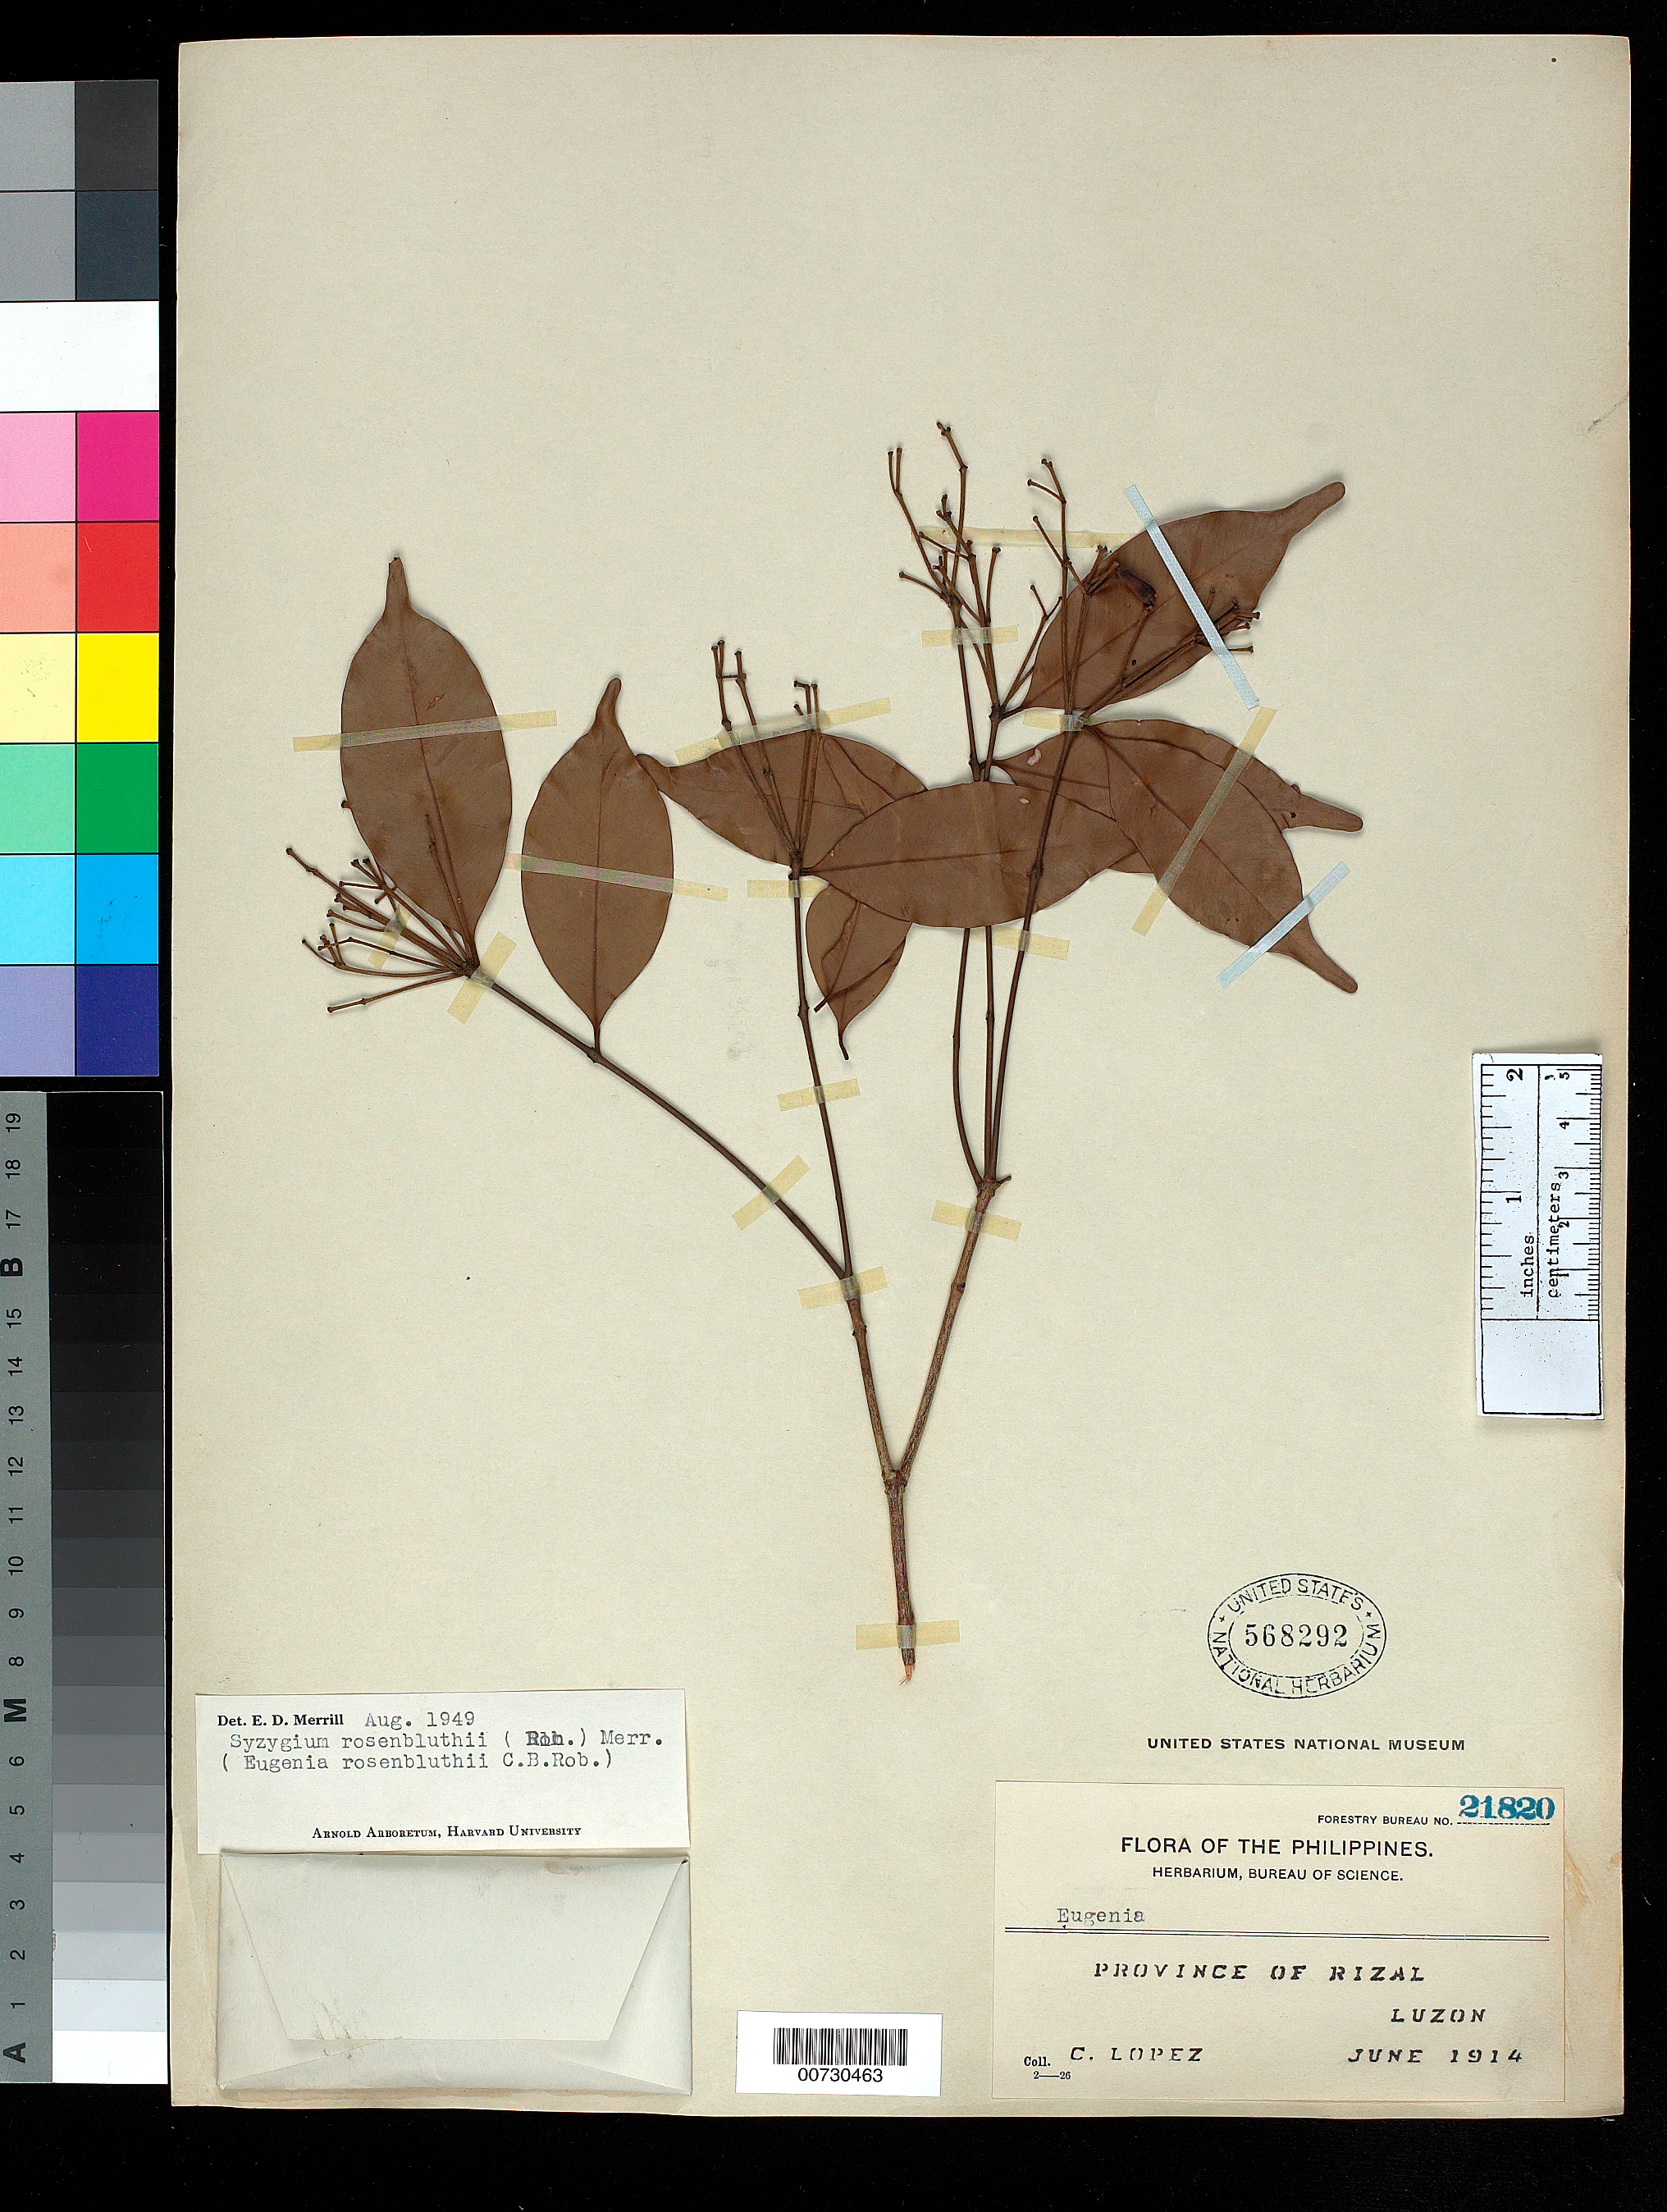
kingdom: Plantae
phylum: Tracheophyta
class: Magnoliopsida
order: Myrtales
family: Myrtaceae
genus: Syzygium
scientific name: Syzygium rosenbluthii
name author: (C.B. Rob.) Merr.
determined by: Merrill, Elmer D.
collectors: C. Lopez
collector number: For. Bur. 21820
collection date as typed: Jun 1914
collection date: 1914-06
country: Philippines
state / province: Calabarzon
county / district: Rizal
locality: Luzon Island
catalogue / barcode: US 568292